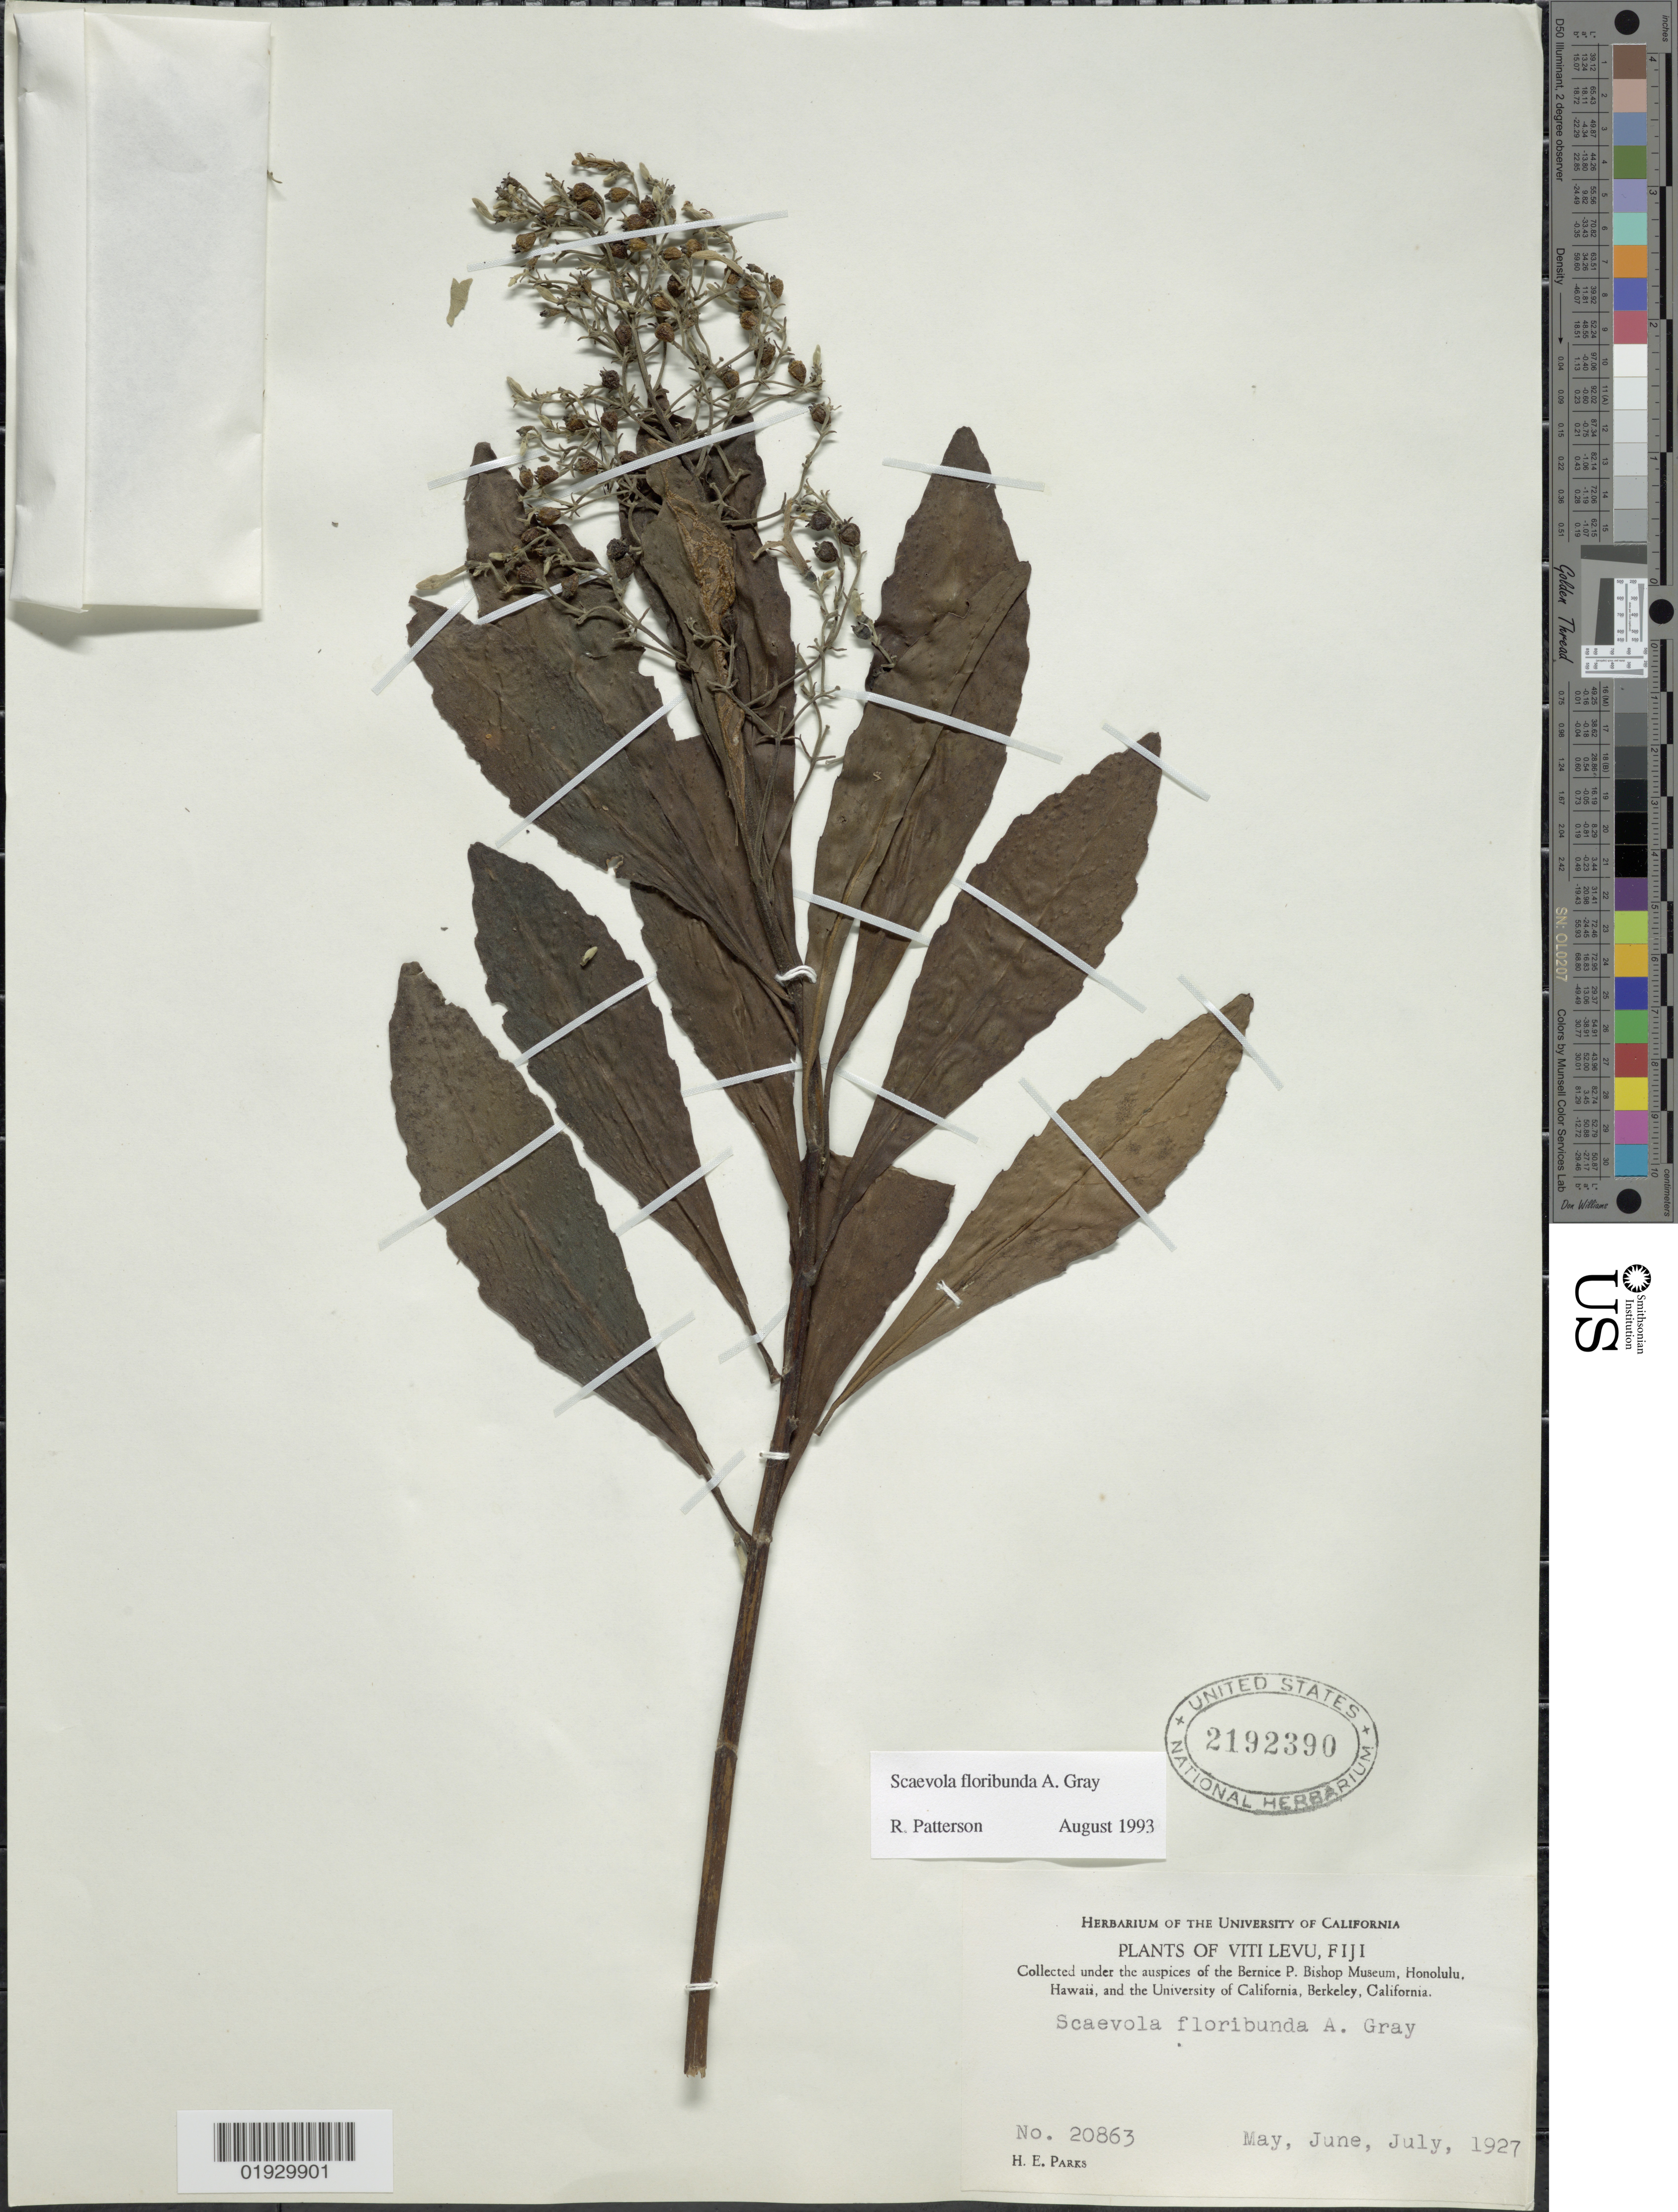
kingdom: Plantae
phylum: Tracheophyta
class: Magnoliopsida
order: Asterales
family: Goodeniaceae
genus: Scaevola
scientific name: Scaevola floribunda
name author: A. Gray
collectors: H. E. Parks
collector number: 20863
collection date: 1927-05/1927-07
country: Fiji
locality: Viti, Levu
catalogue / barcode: US 2192390